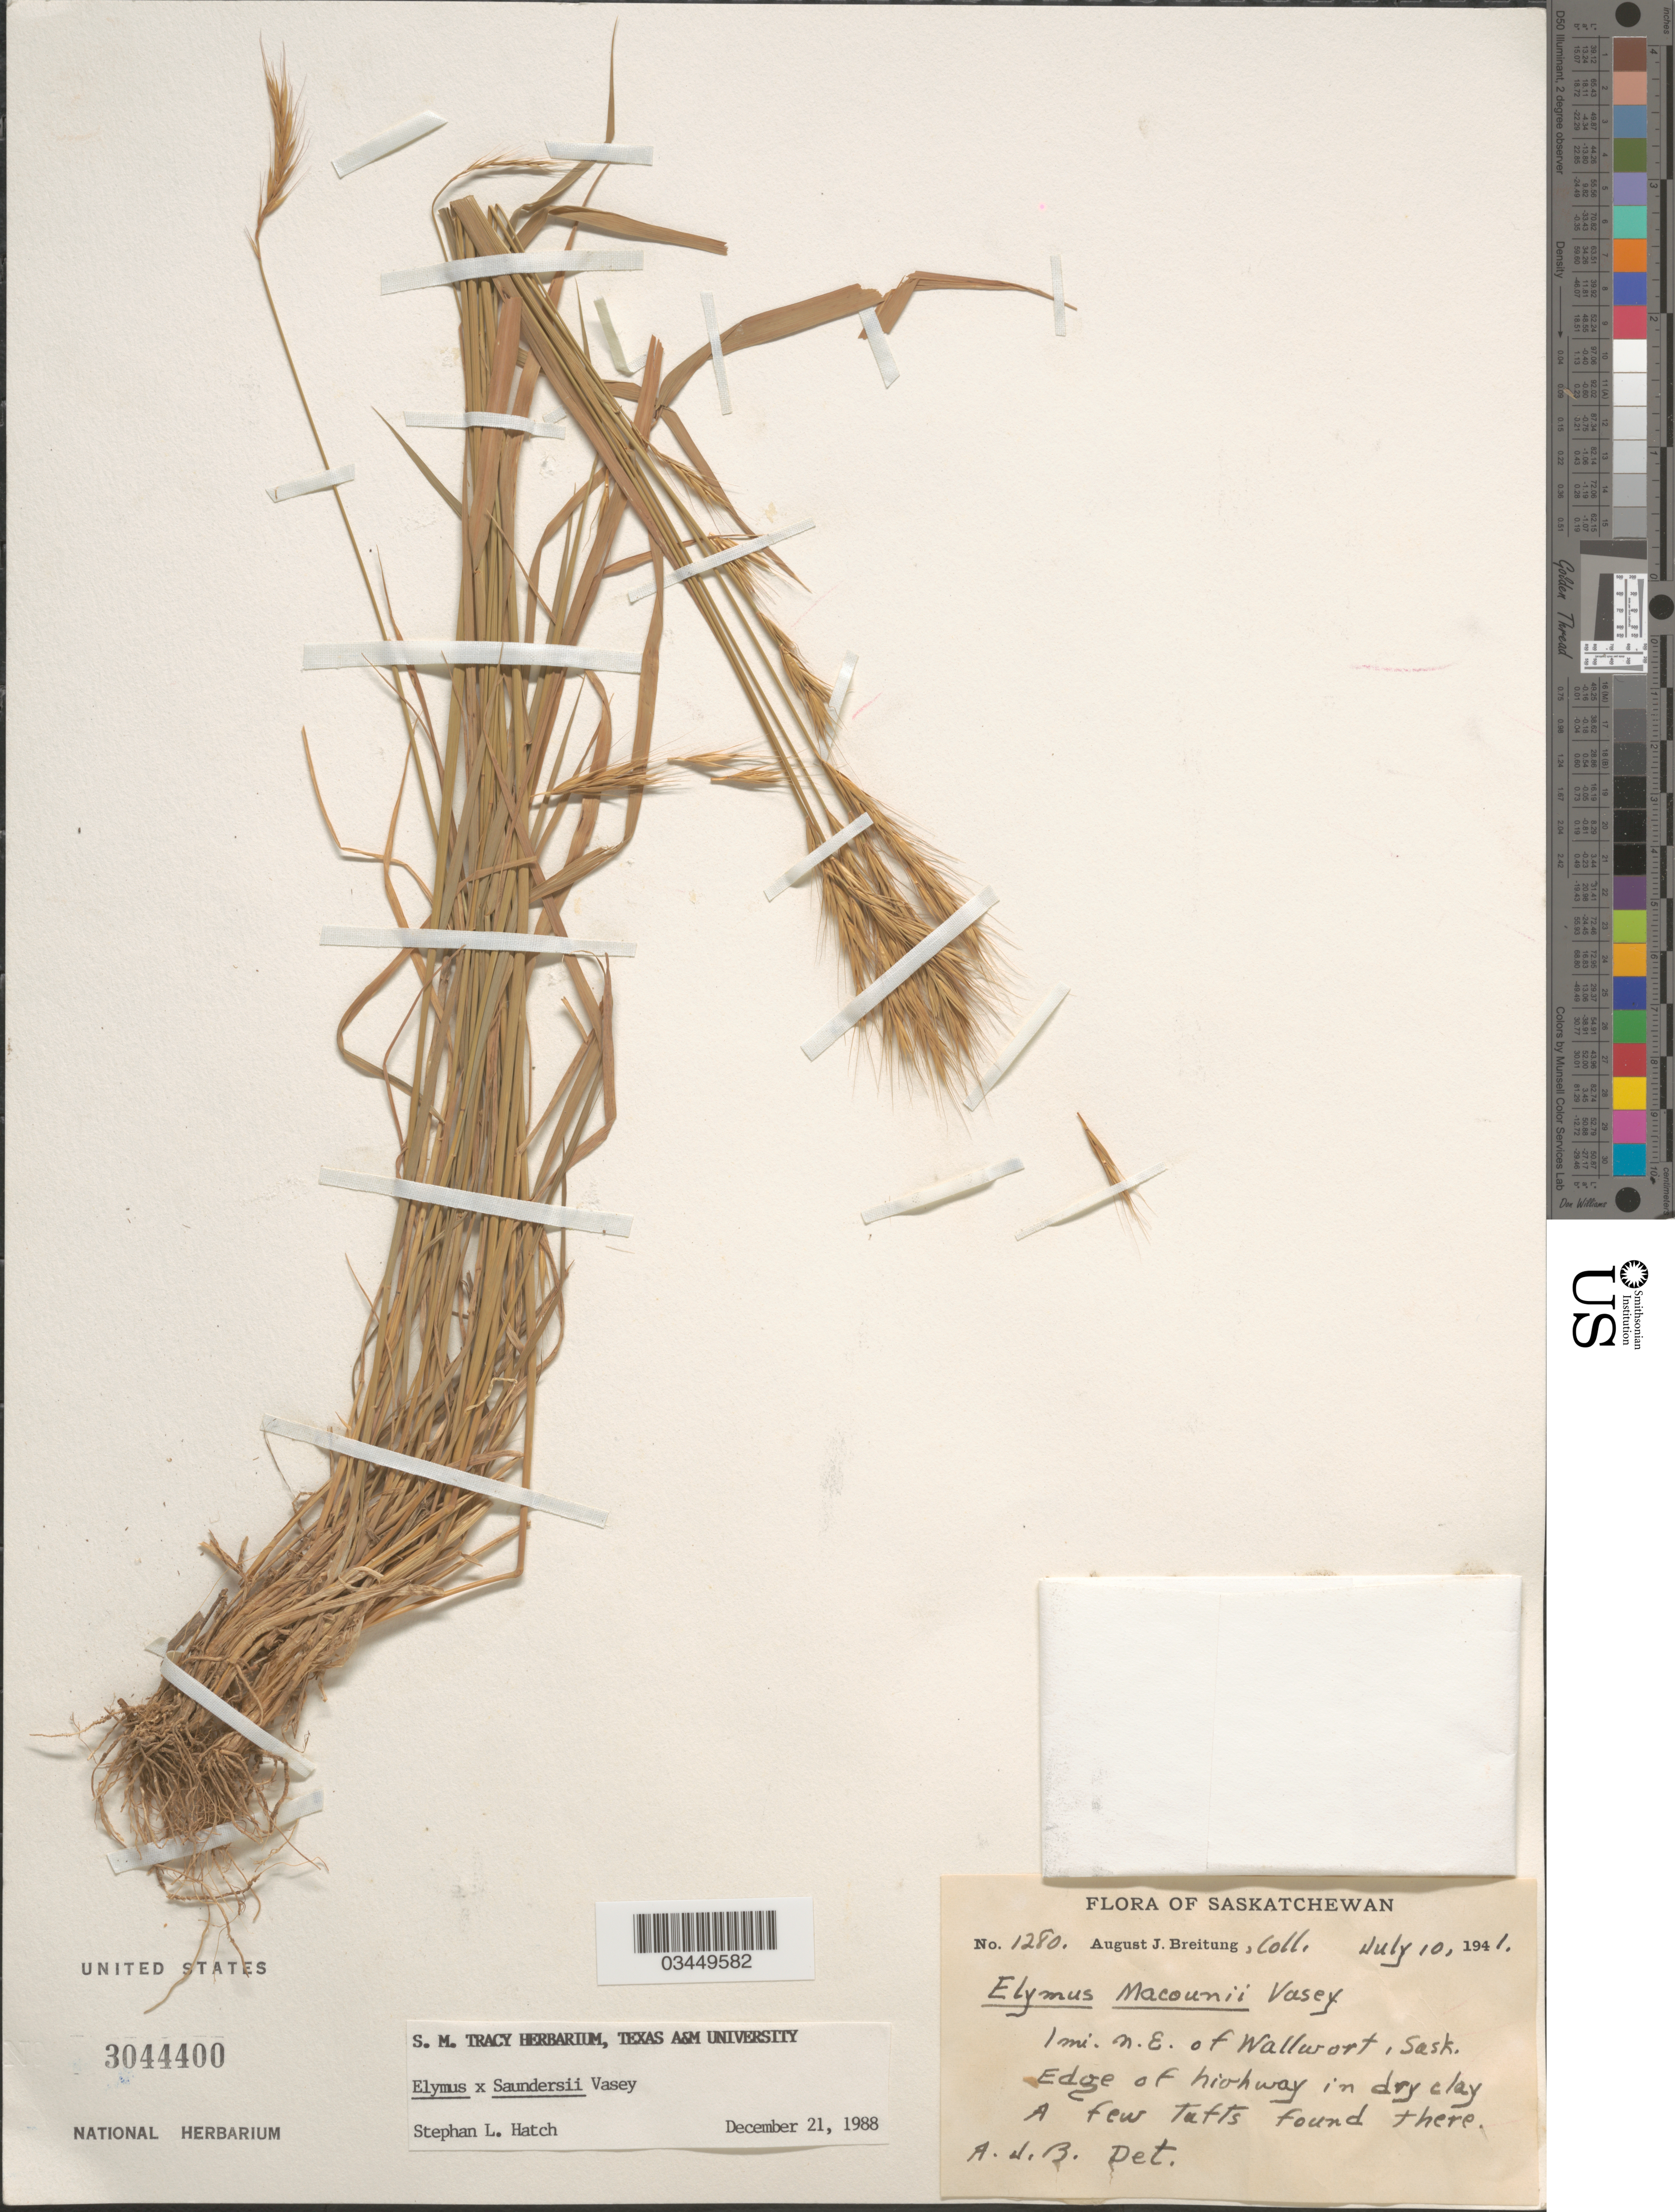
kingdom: Plantae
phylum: Tracheophyta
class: Liliopsida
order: Poales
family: Poaceae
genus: Elymus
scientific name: Elymus x saundersii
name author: Vasey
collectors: A. Breitung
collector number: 1280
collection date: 1941-07-10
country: Canada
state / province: Saskatchewan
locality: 1 mi. n. e. of Wallwort. Edge of highway.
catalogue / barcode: US 3044400